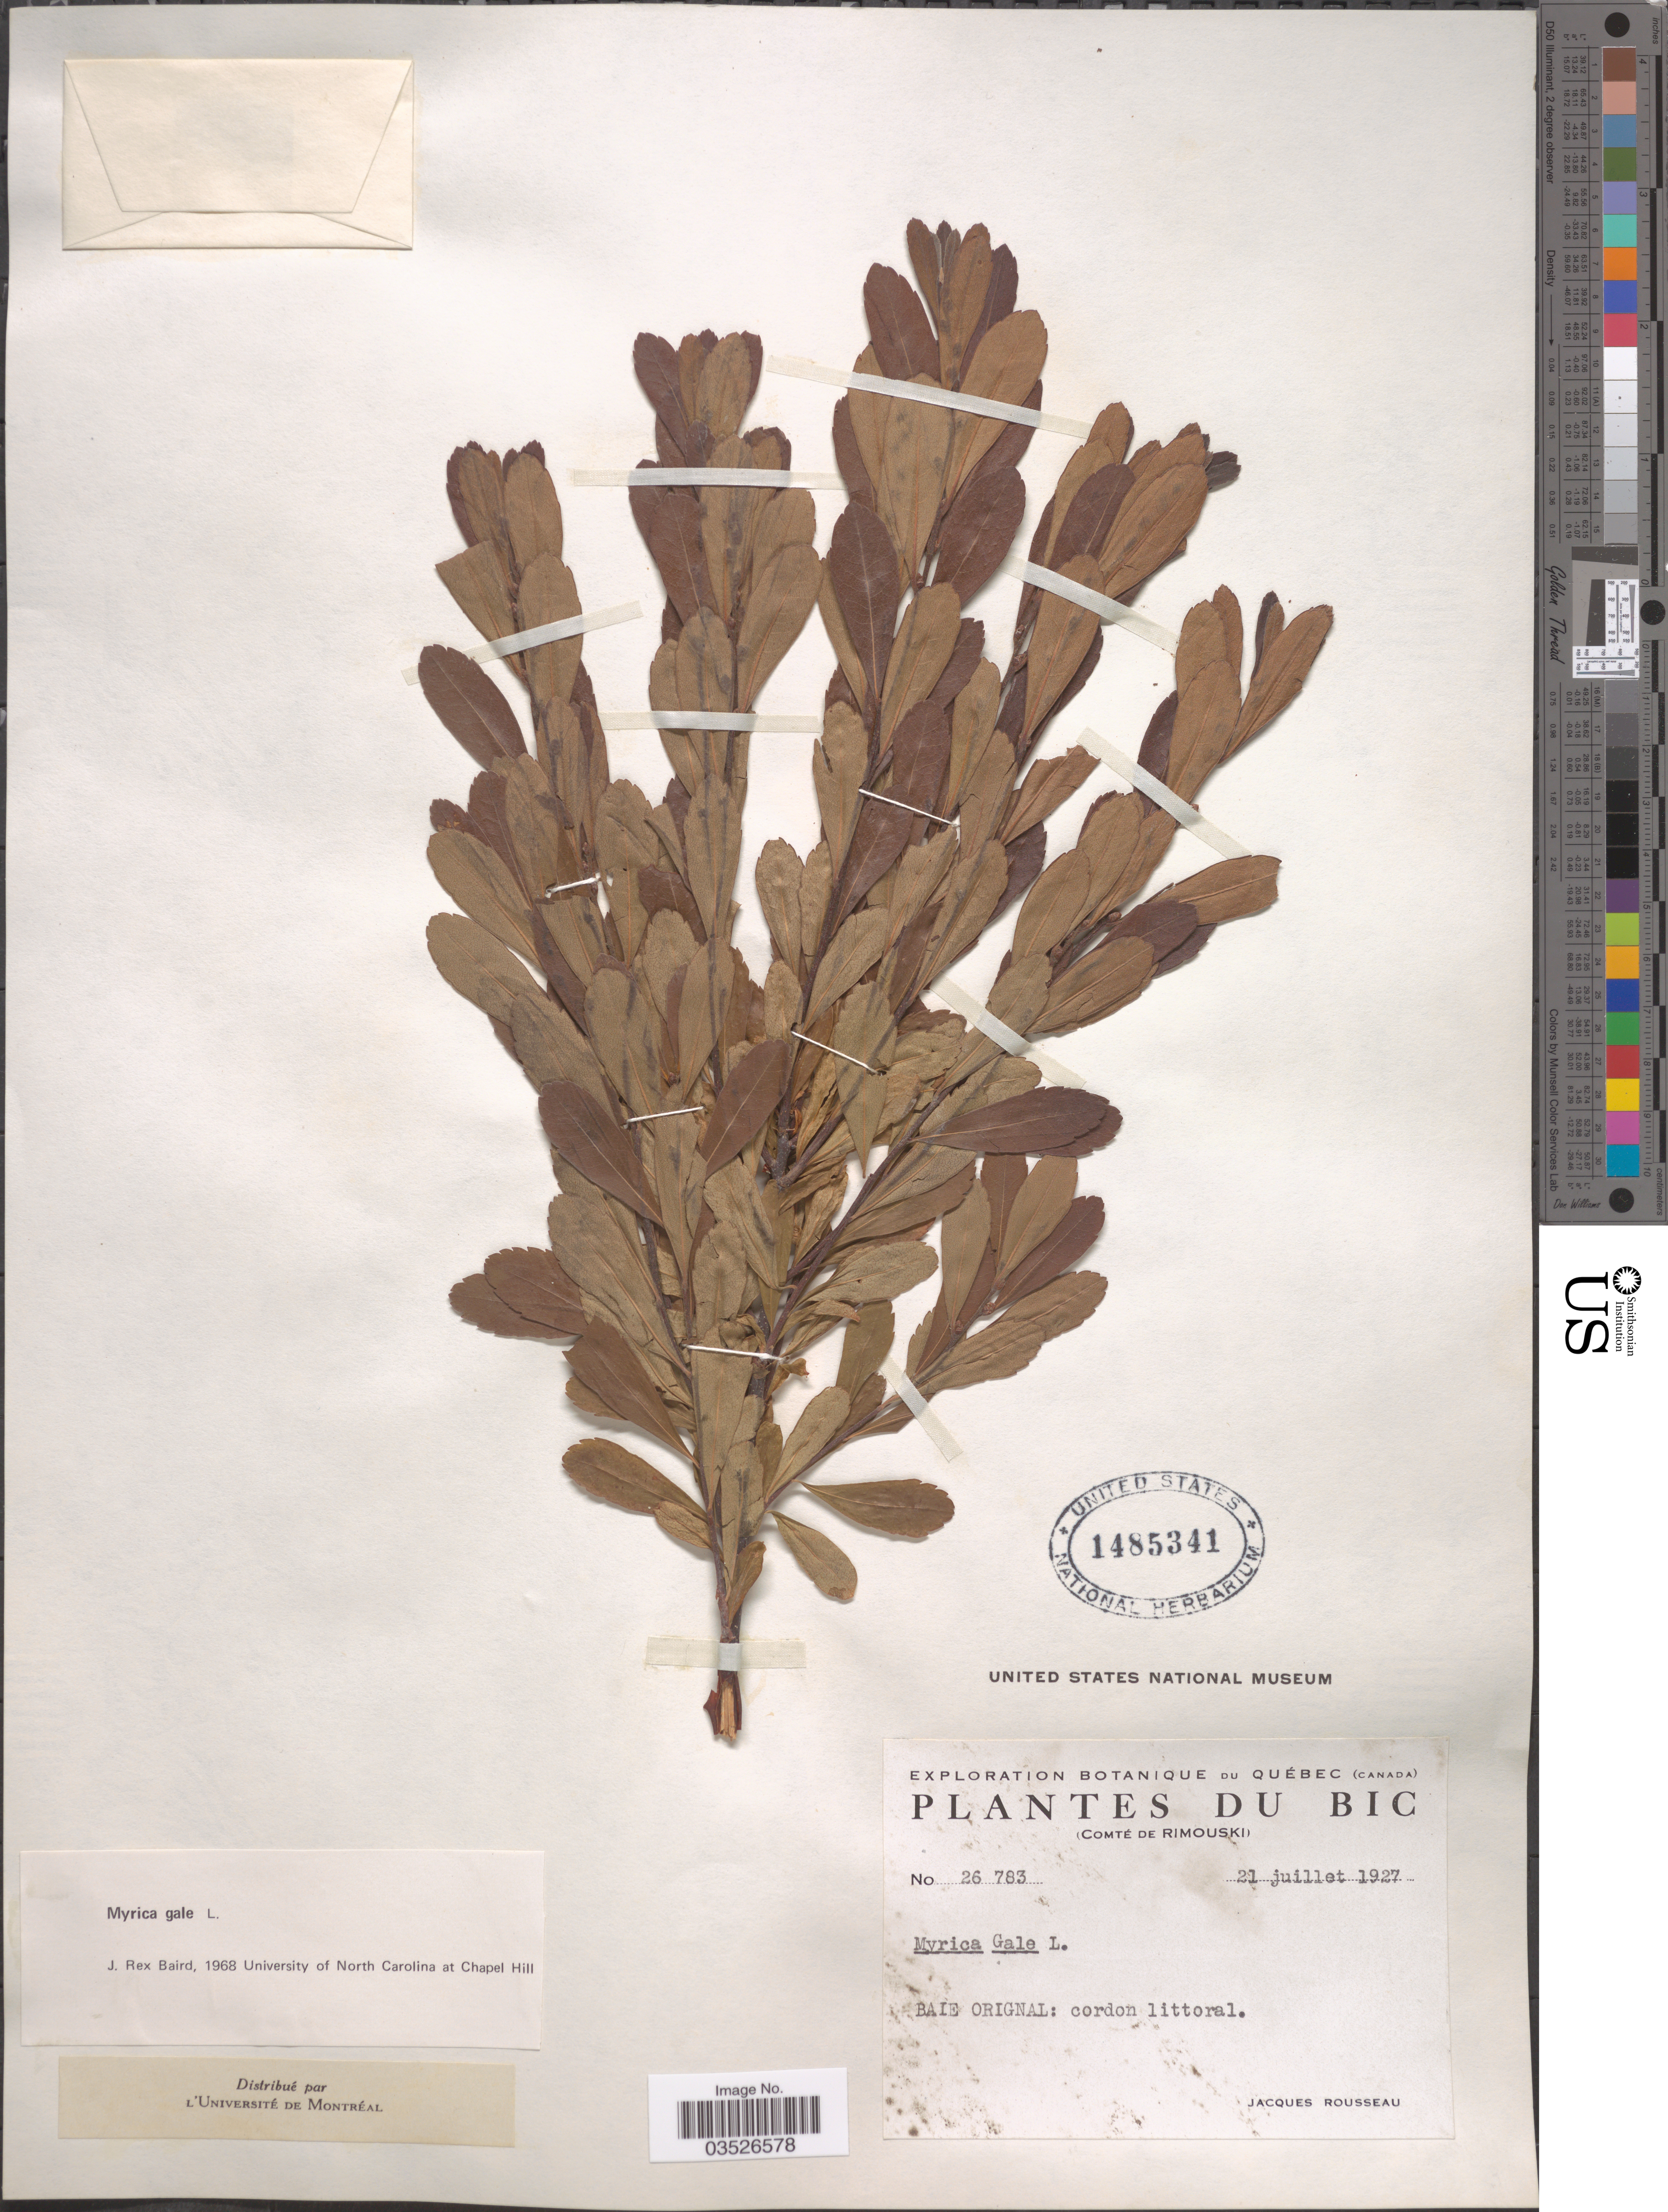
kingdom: Plantae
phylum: Tracheophyta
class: Magnoliopsida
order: Fagales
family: Myricaceae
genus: Myrica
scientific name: Myrica gale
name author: L.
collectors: J. Rousseau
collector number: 26783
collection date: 1927-07-21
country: Canada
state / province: Quebec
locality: BIC (Comté de Rimouski). Baie Orignal.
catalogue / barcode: US 1485341